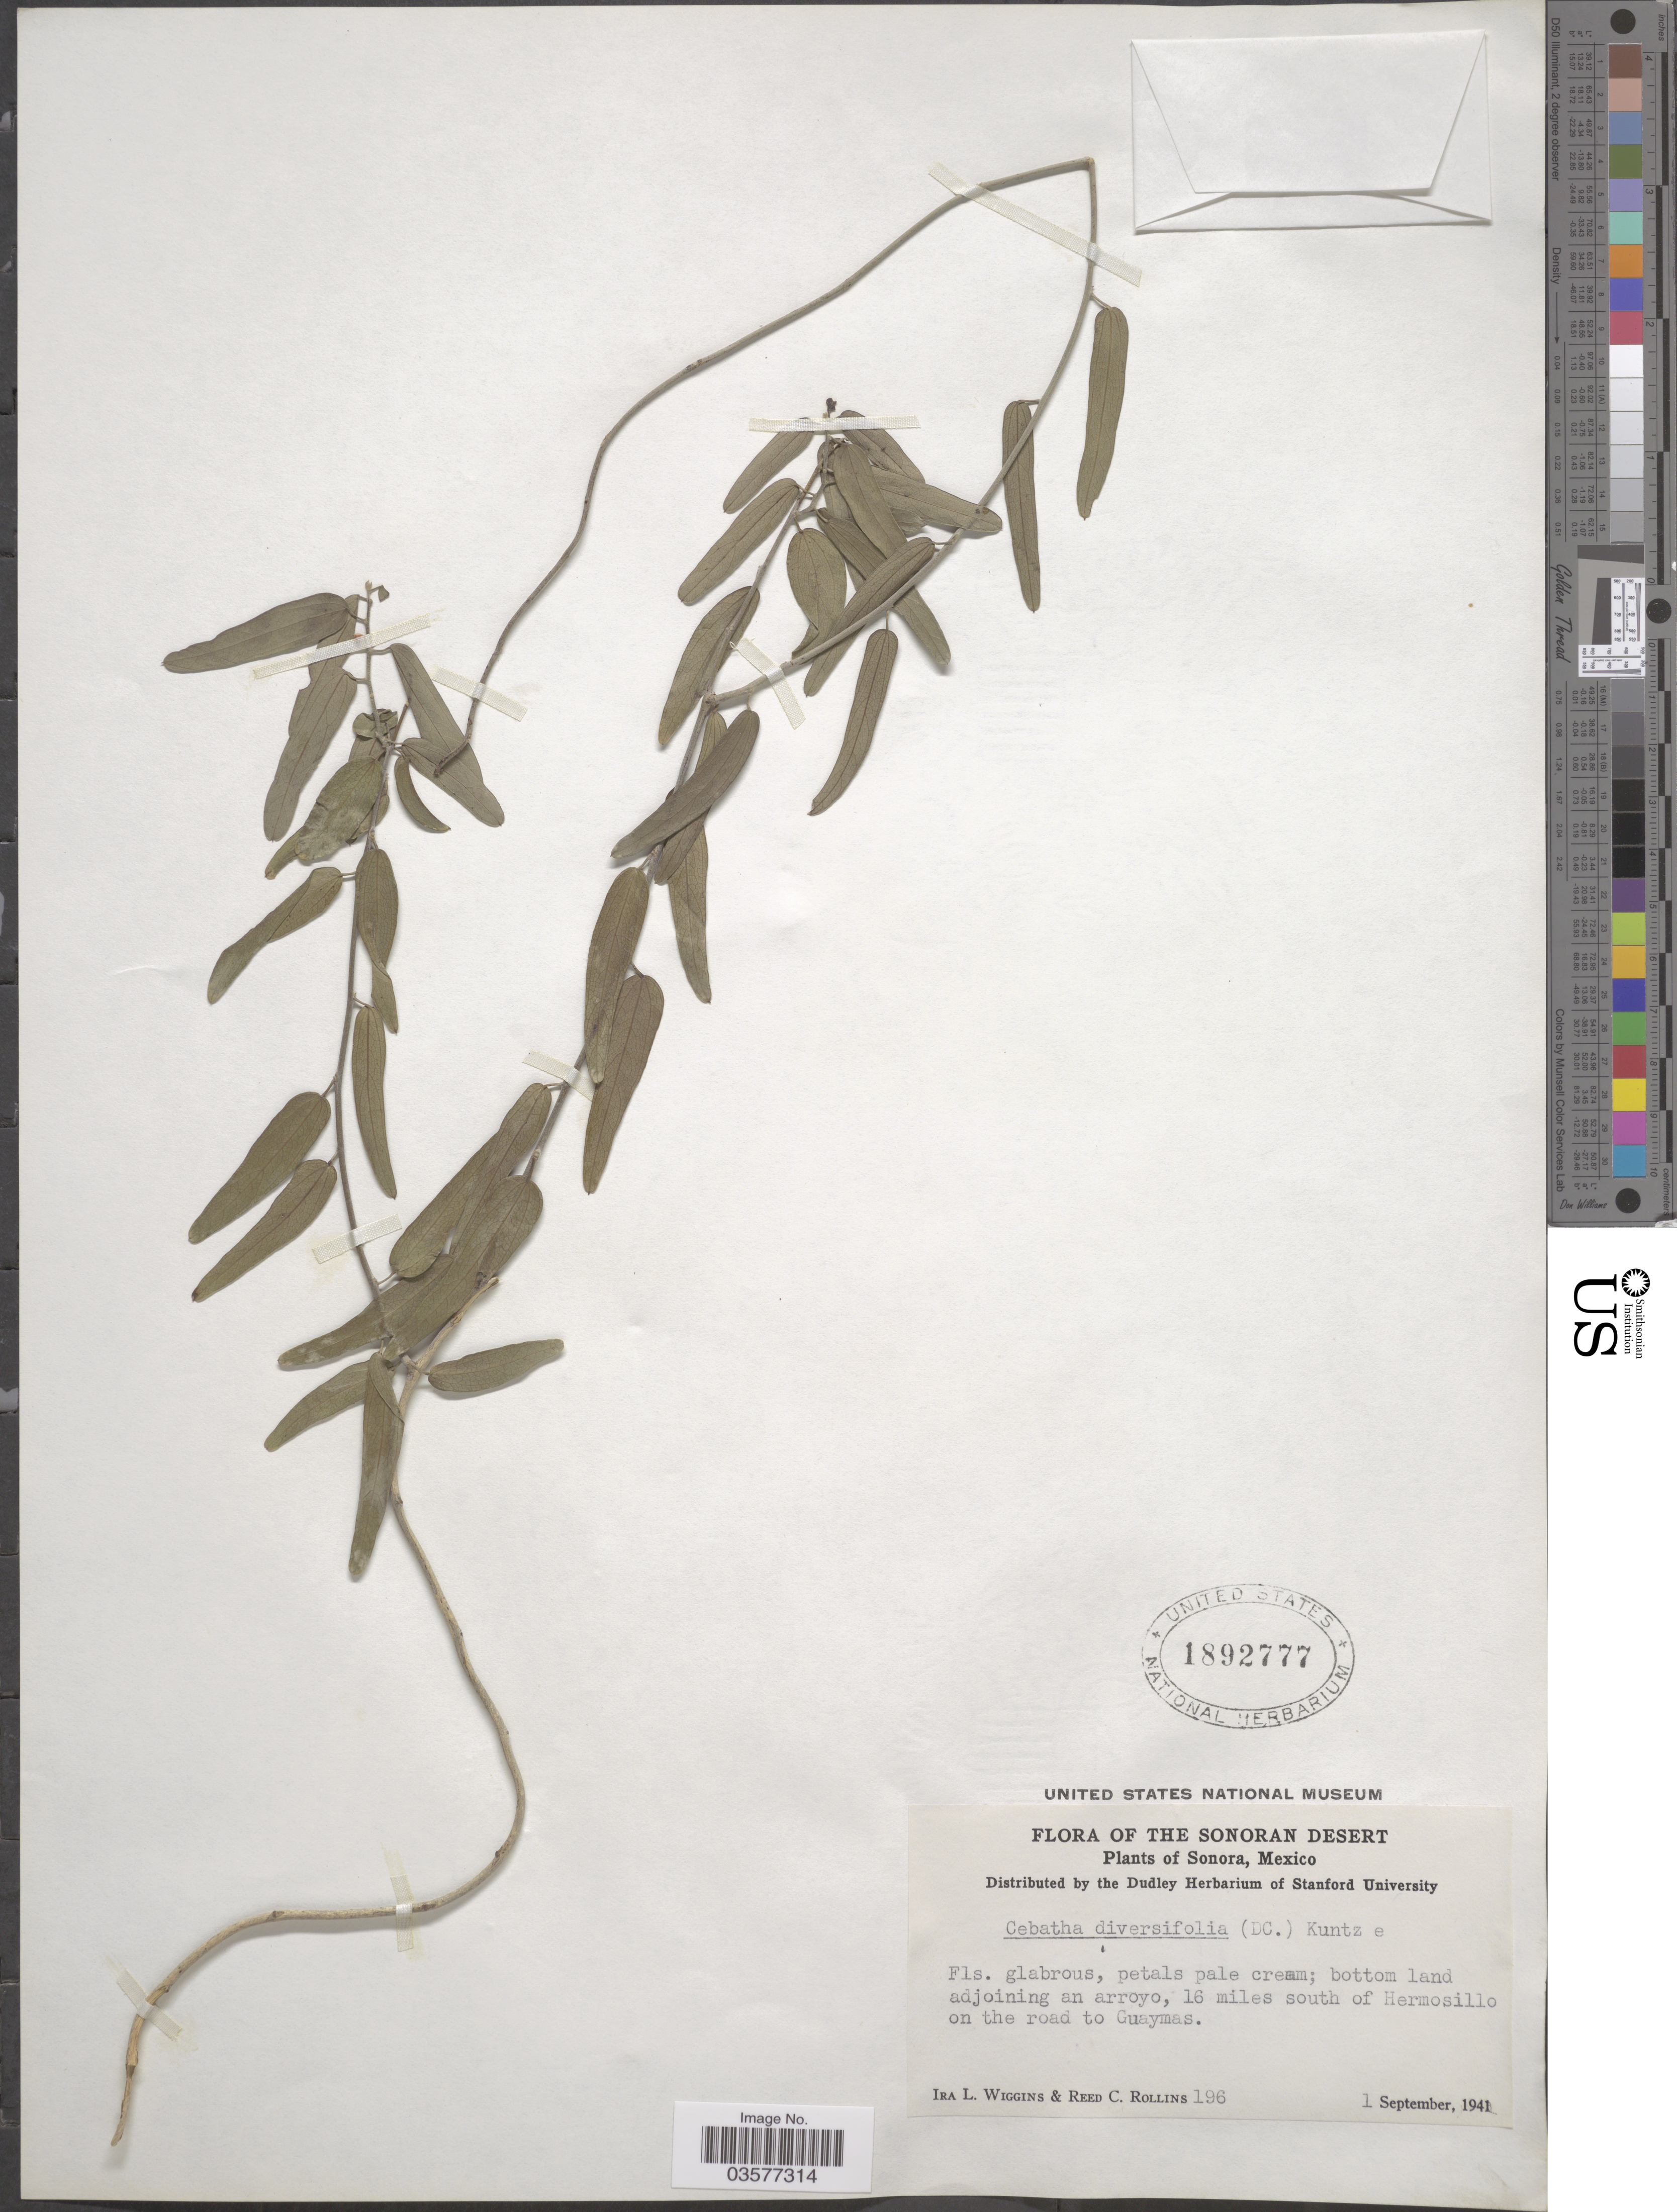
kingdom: Plantae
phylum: Tracheophyta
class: Magnoliopsida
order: Ranunculales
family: Menispermaceae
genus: Cocculus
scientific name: Cocculus diversifolius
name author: DC.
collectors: I. L. Wiggins & R. C. Rollins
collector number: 196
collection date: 1941-09-01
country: Mexico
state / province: Sonora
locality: The Sonoran Desert. 16 miles south of Hermosillo on the road to Guaymas.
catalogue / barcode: US 1892777